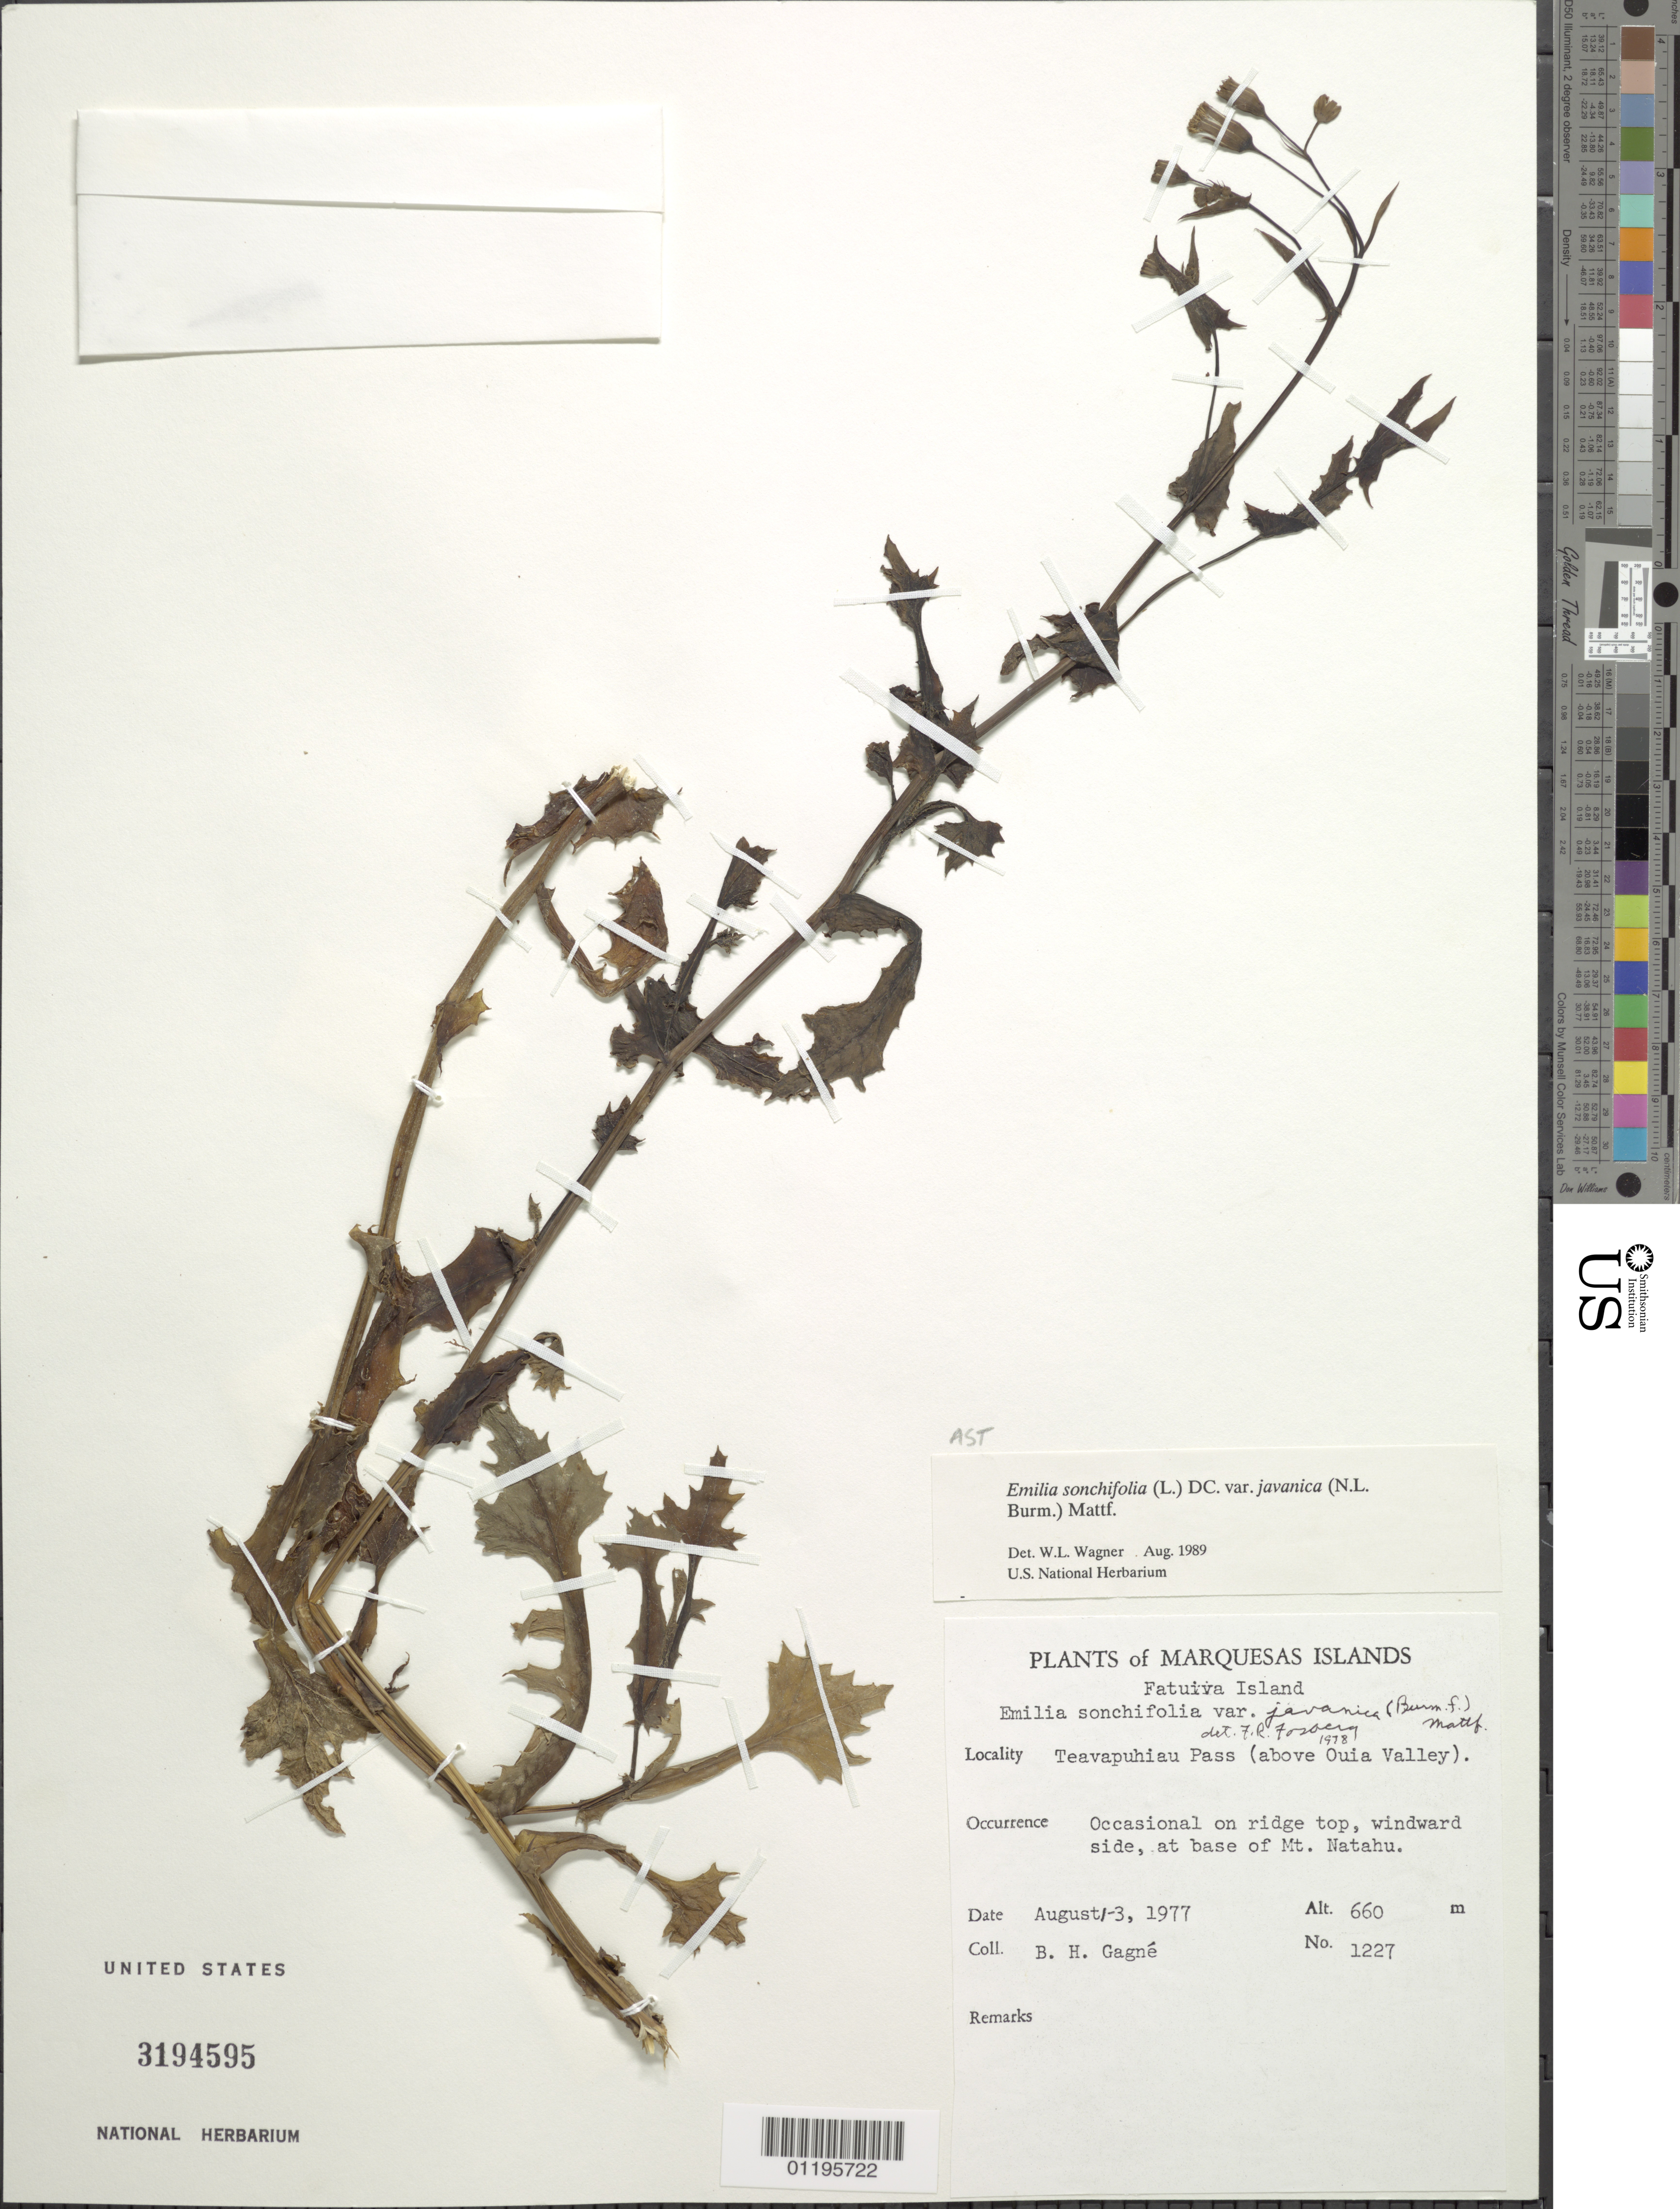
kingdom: Plantae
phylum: Tracheophyta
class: Magnoliopsida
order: Asterales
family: Asteraceae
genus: Emilia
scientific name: Emilia sonchifolia var. javanica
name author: (Burm. f.) Mattf.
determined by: Wagner, W. L., (BOT), Smithsonian Institution - National Museum of Natural History (UNITED STATES)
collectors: B. H. Gagné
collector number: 1227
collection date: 1977-08-01/1977-08-03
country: French Polynesia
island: Fatu Hiva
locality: Teavapuhiau Pass (above Ouia Valley)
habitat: Occasional on ridge top, windward side, at base of Mt. Natahu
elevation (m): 660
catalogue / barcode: US 3194595